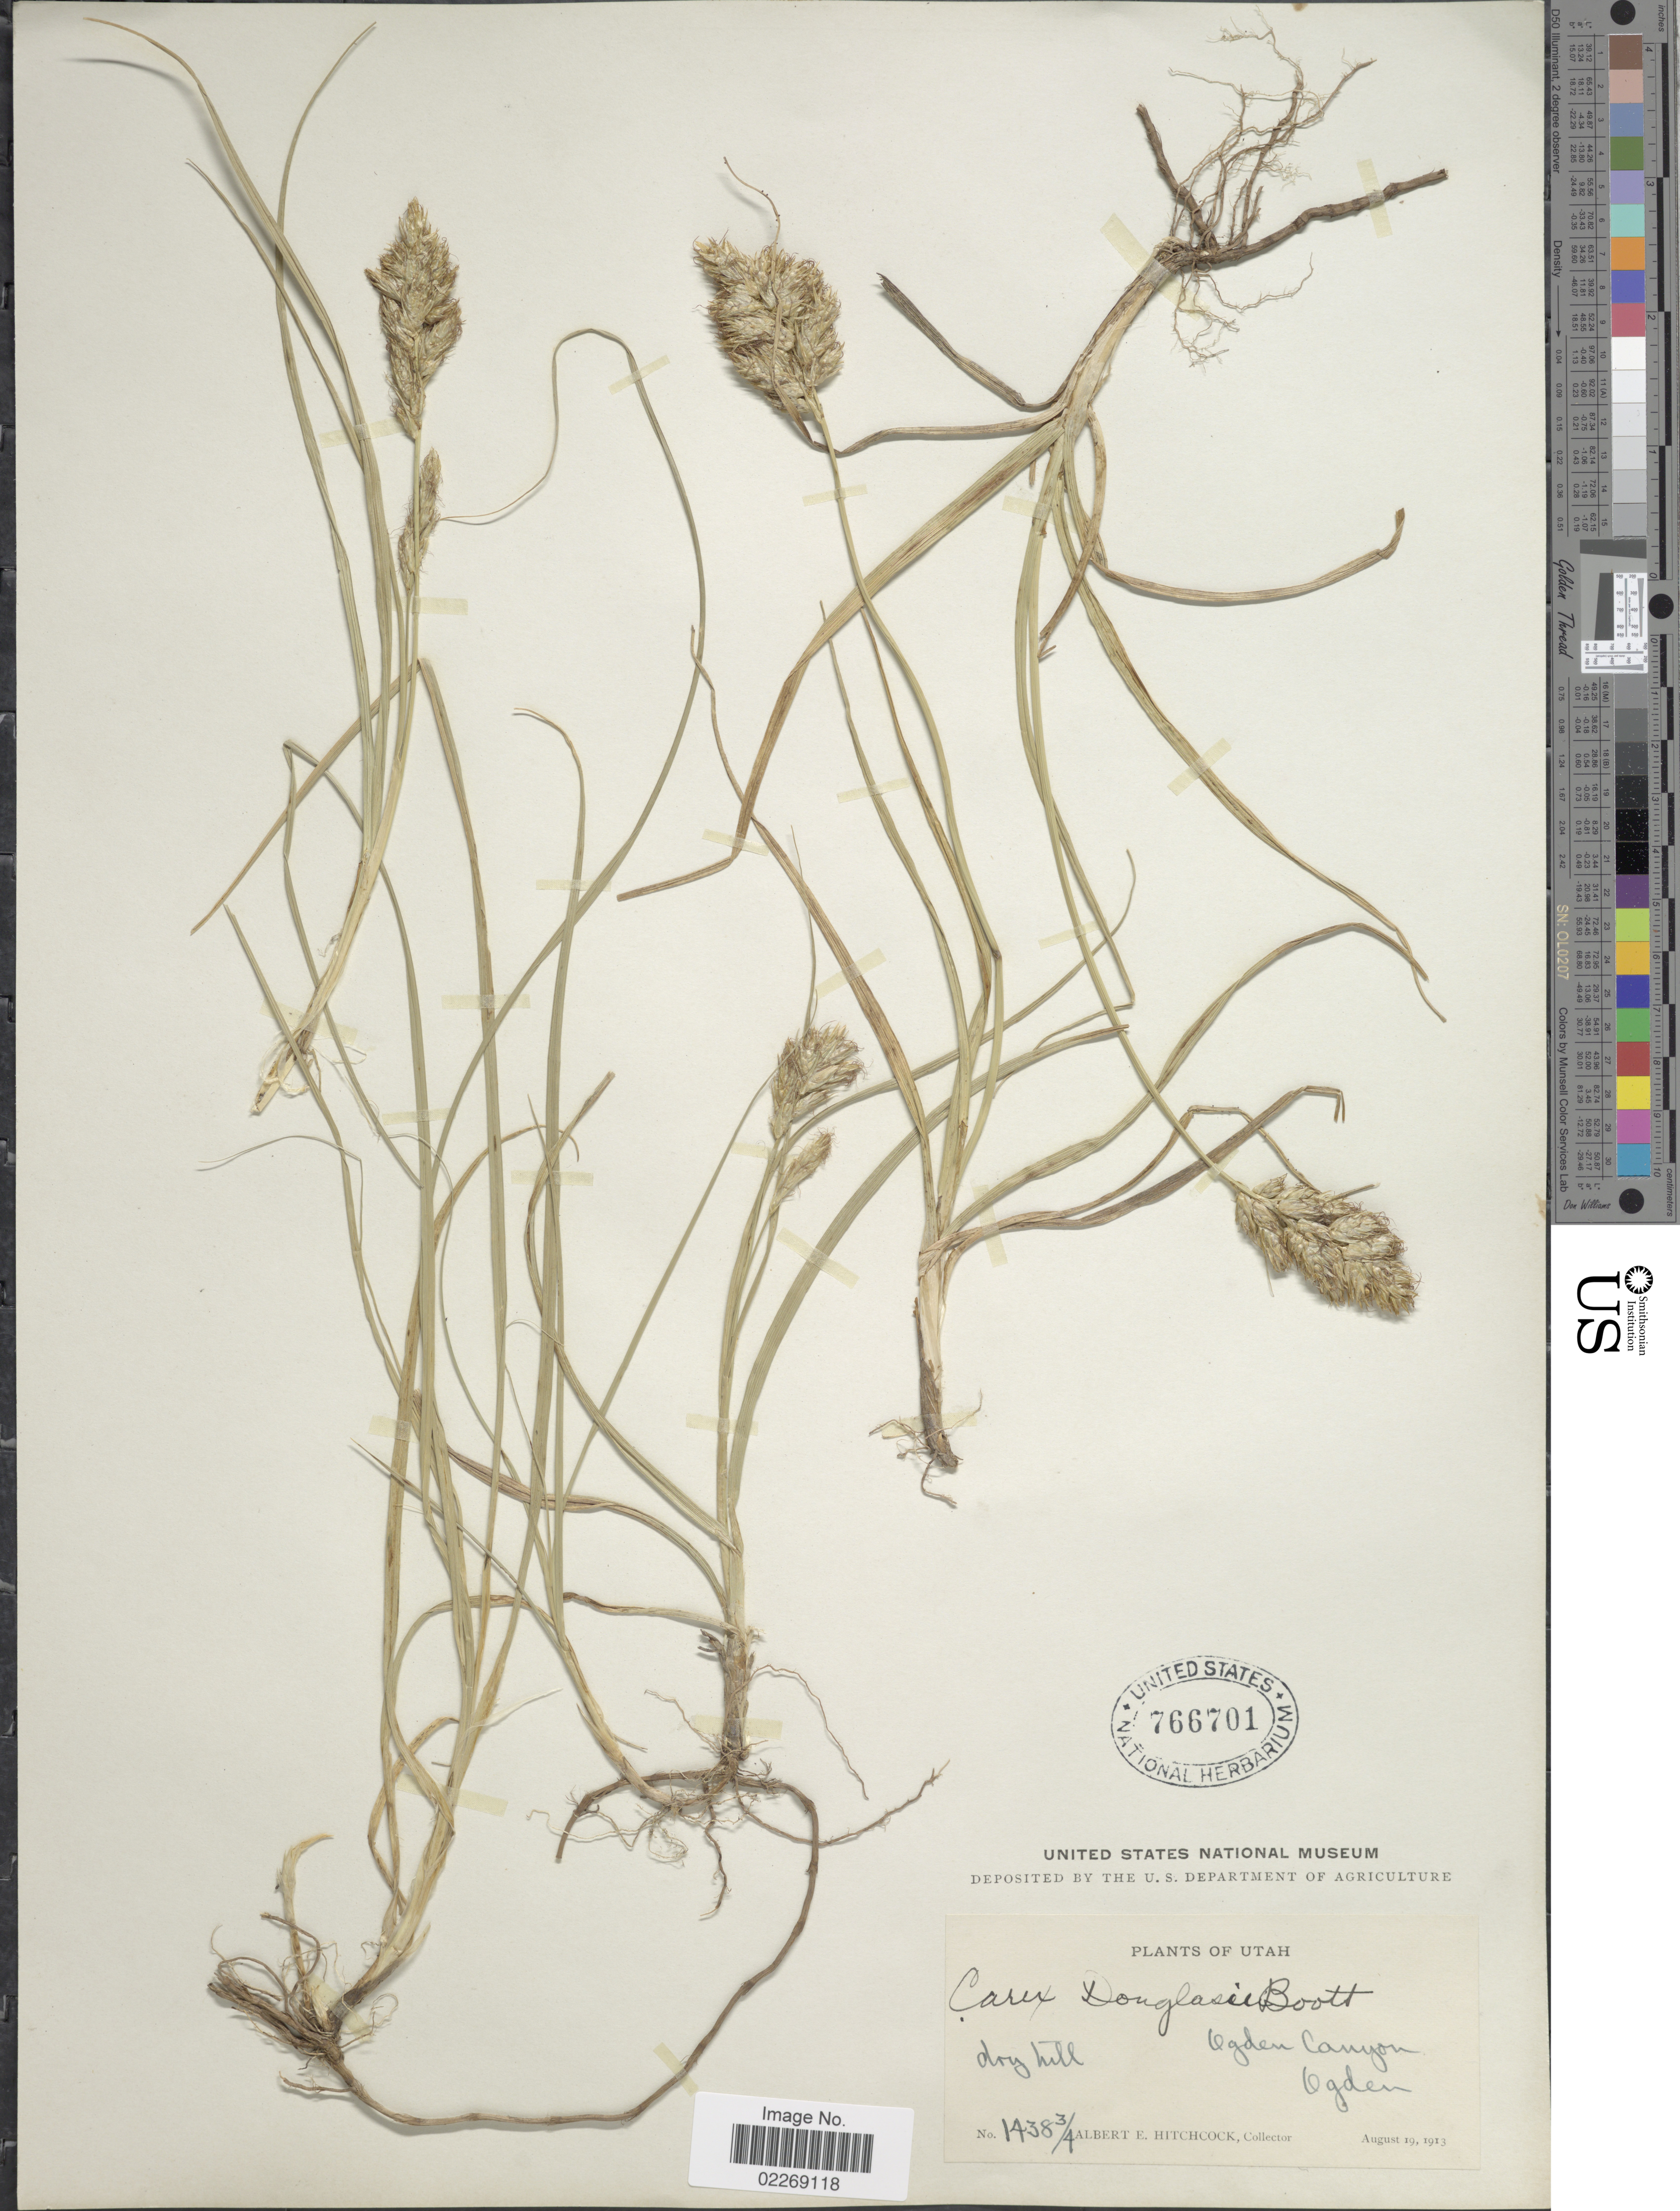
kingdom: Plantae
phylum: Tracheophyta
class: Liliopsida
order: Poales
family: Cyperaceae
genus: Carex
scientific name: Carex douglasii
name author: Boott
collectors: A. Hitchcock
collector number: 1438¾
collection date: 1913-08-19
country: United States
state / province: Utah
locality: Ogden Canyon. Ogden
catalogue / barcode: US 766701